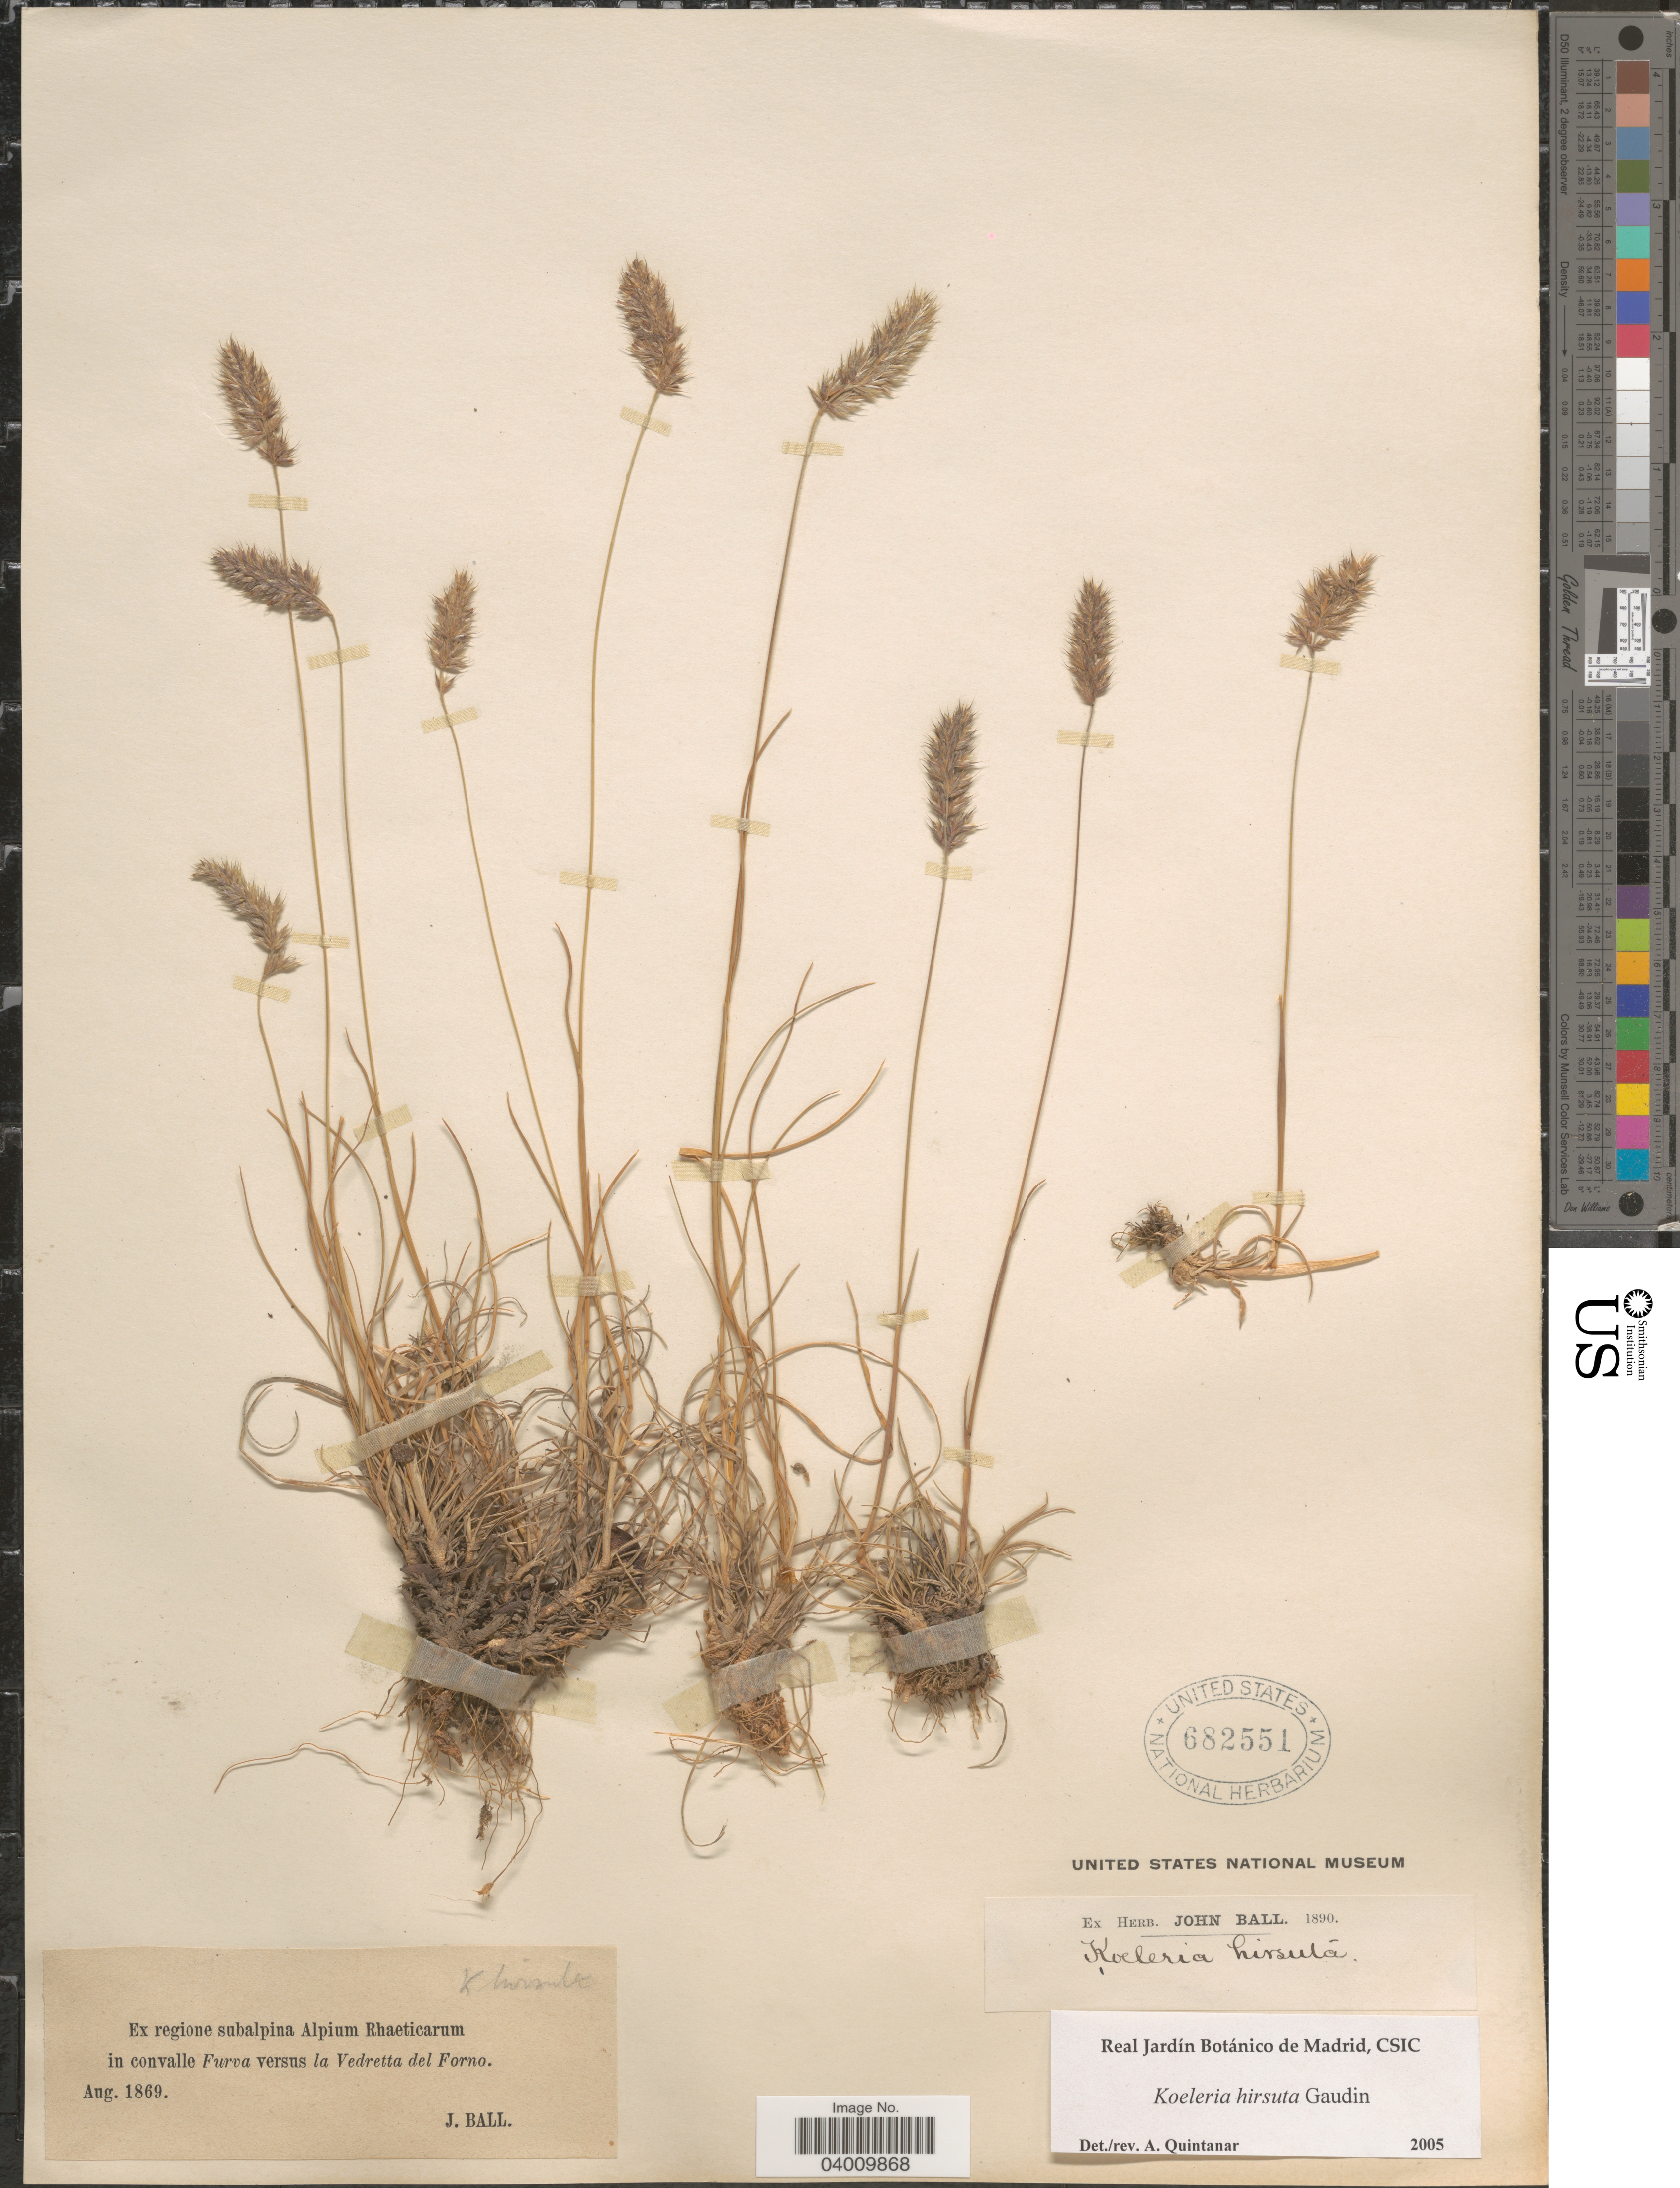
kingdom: Plantae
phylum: Tracheophyta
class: Liliopsida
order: Poales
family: Poaceae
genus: Koeleria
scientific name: Koeleria hirsuta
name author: Gaudin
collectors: J. Ball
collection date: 1869-08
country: Italy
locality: Ex regione subalpina Alpium Rhaeticarum in convalle Furva versus la Vedretta del Forno.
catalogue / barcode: US 682551